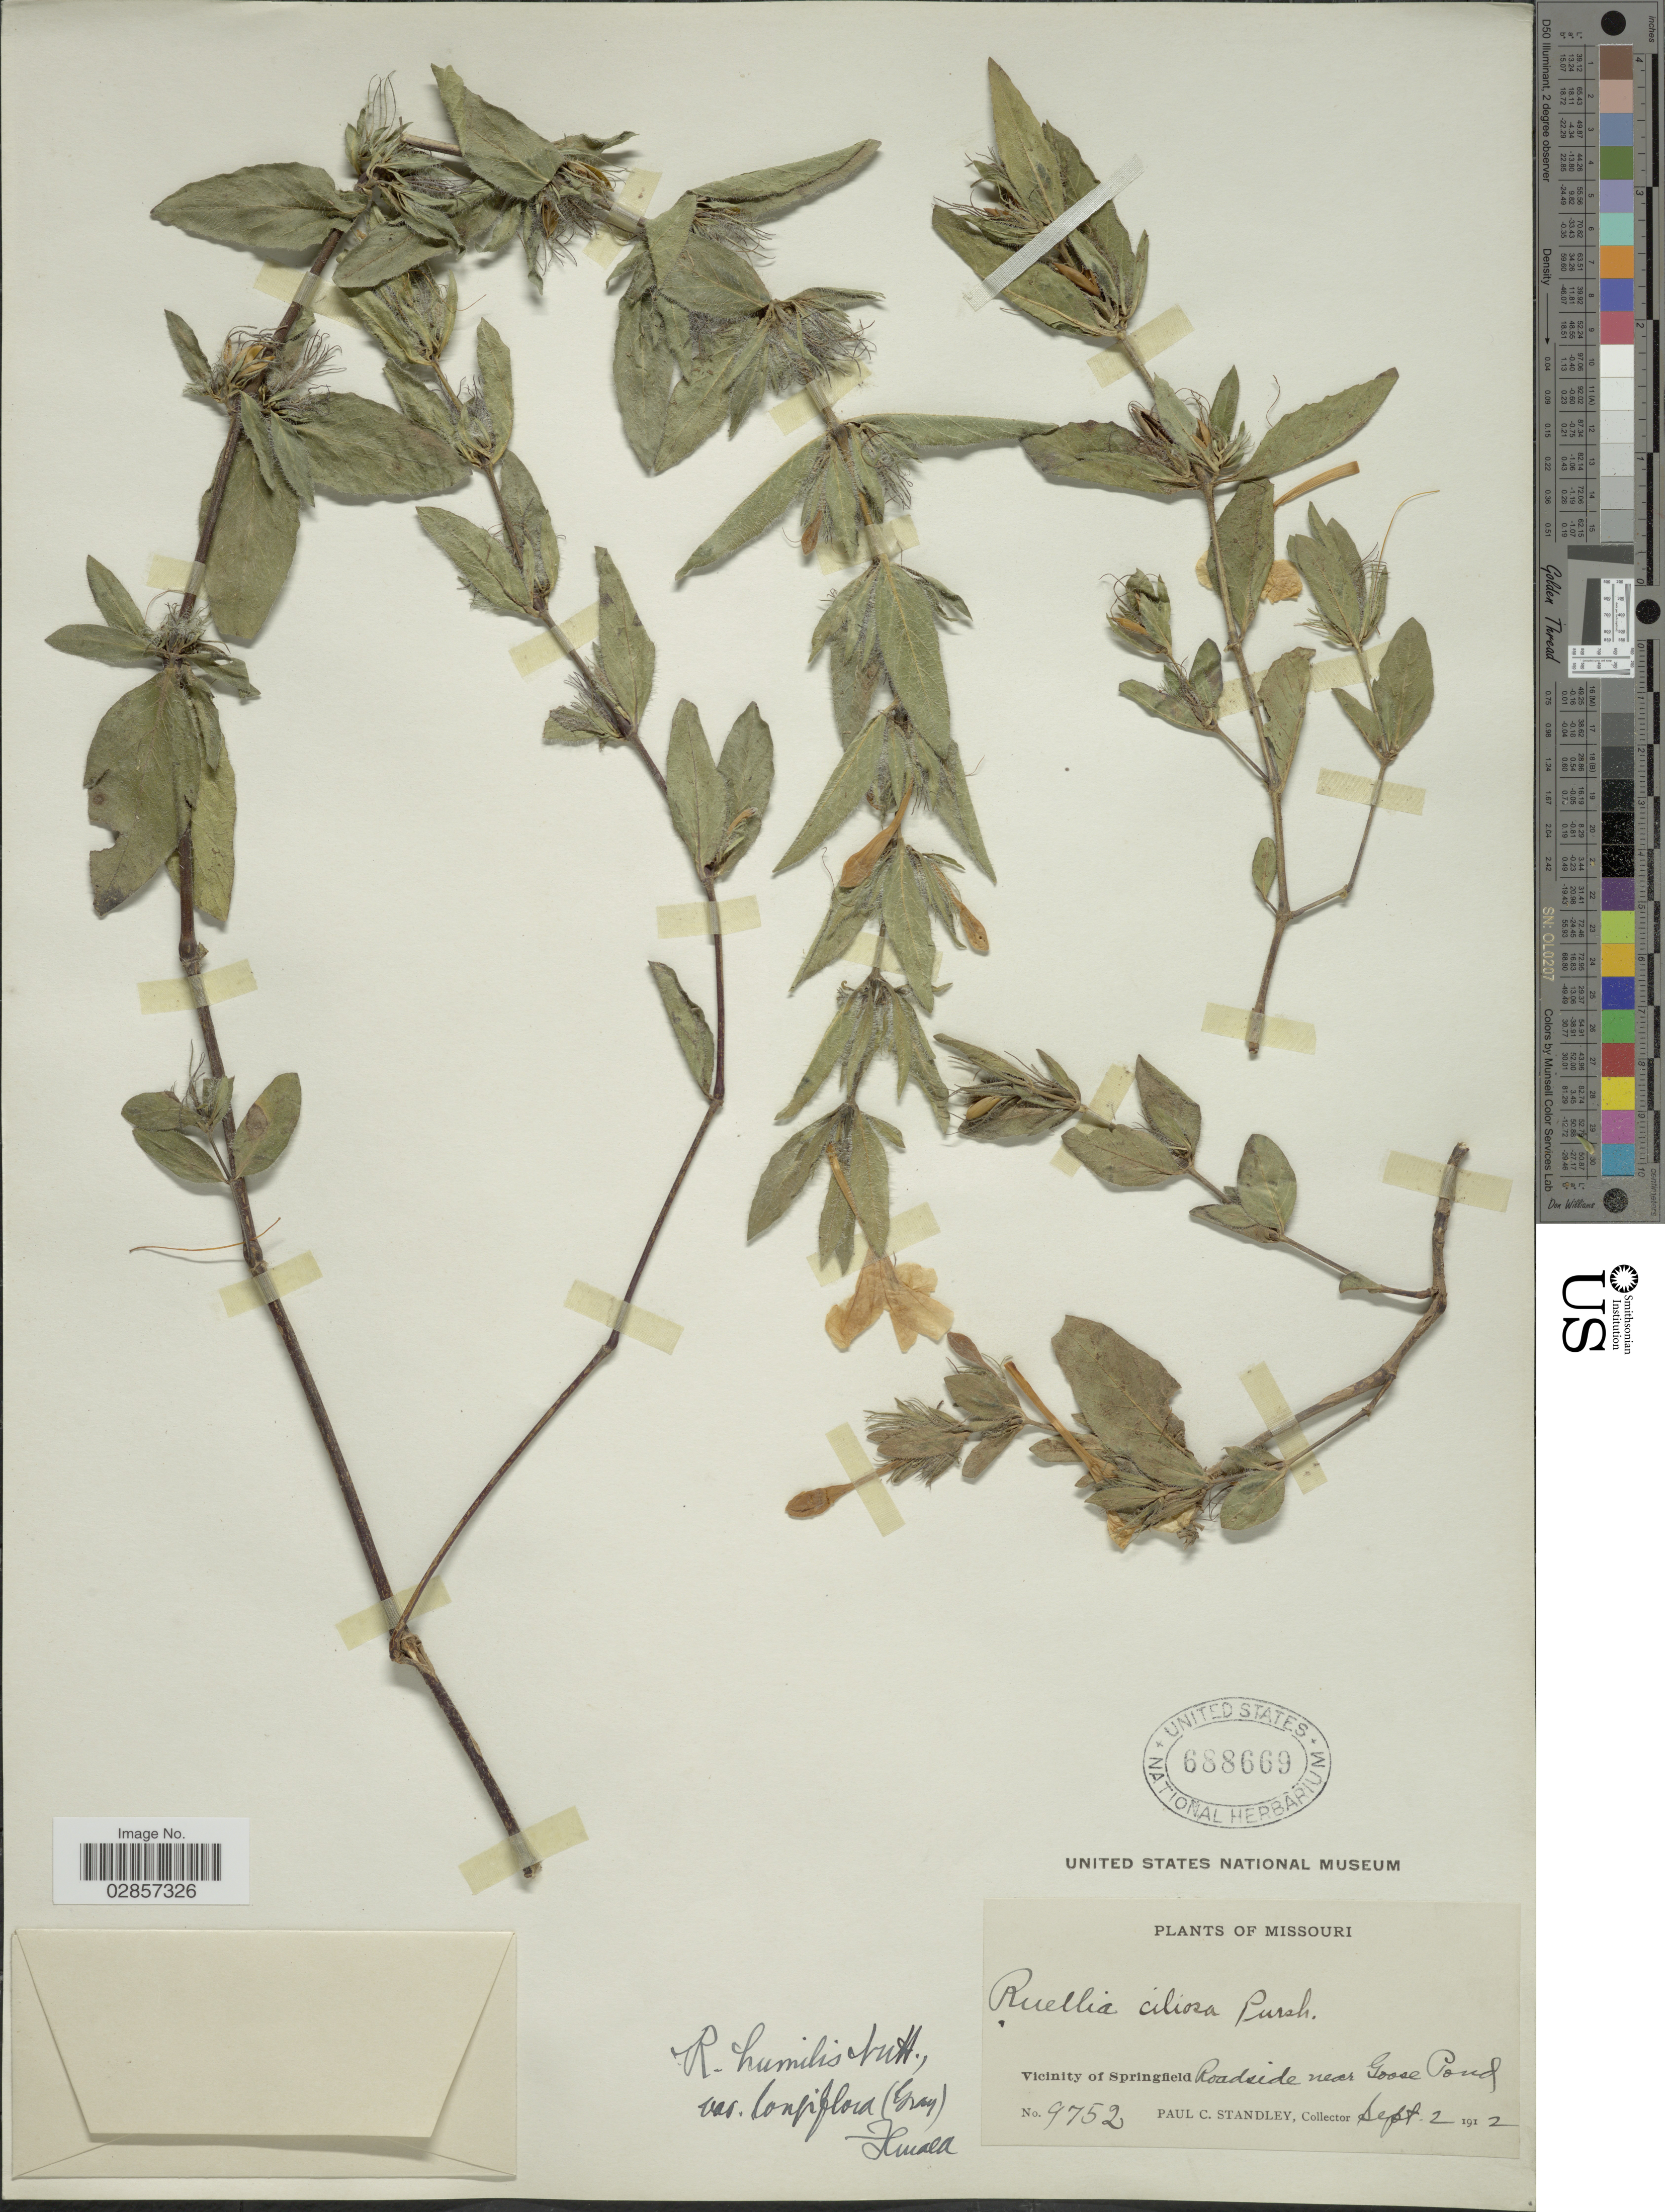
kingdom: Plantae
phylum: Tracheophyta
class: Magnoliopsida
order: Lamiales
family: Acanthaceae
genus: Ruellia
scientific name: Ruellia humilis var. longiflora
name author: (A. Gray) Fernald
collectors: P. C. Standley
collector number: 9752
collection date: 1912-09-02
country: United States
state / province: Missouri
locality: Vicinity of Springfield, Roadside near Goose Pond.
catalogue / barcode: US 688669